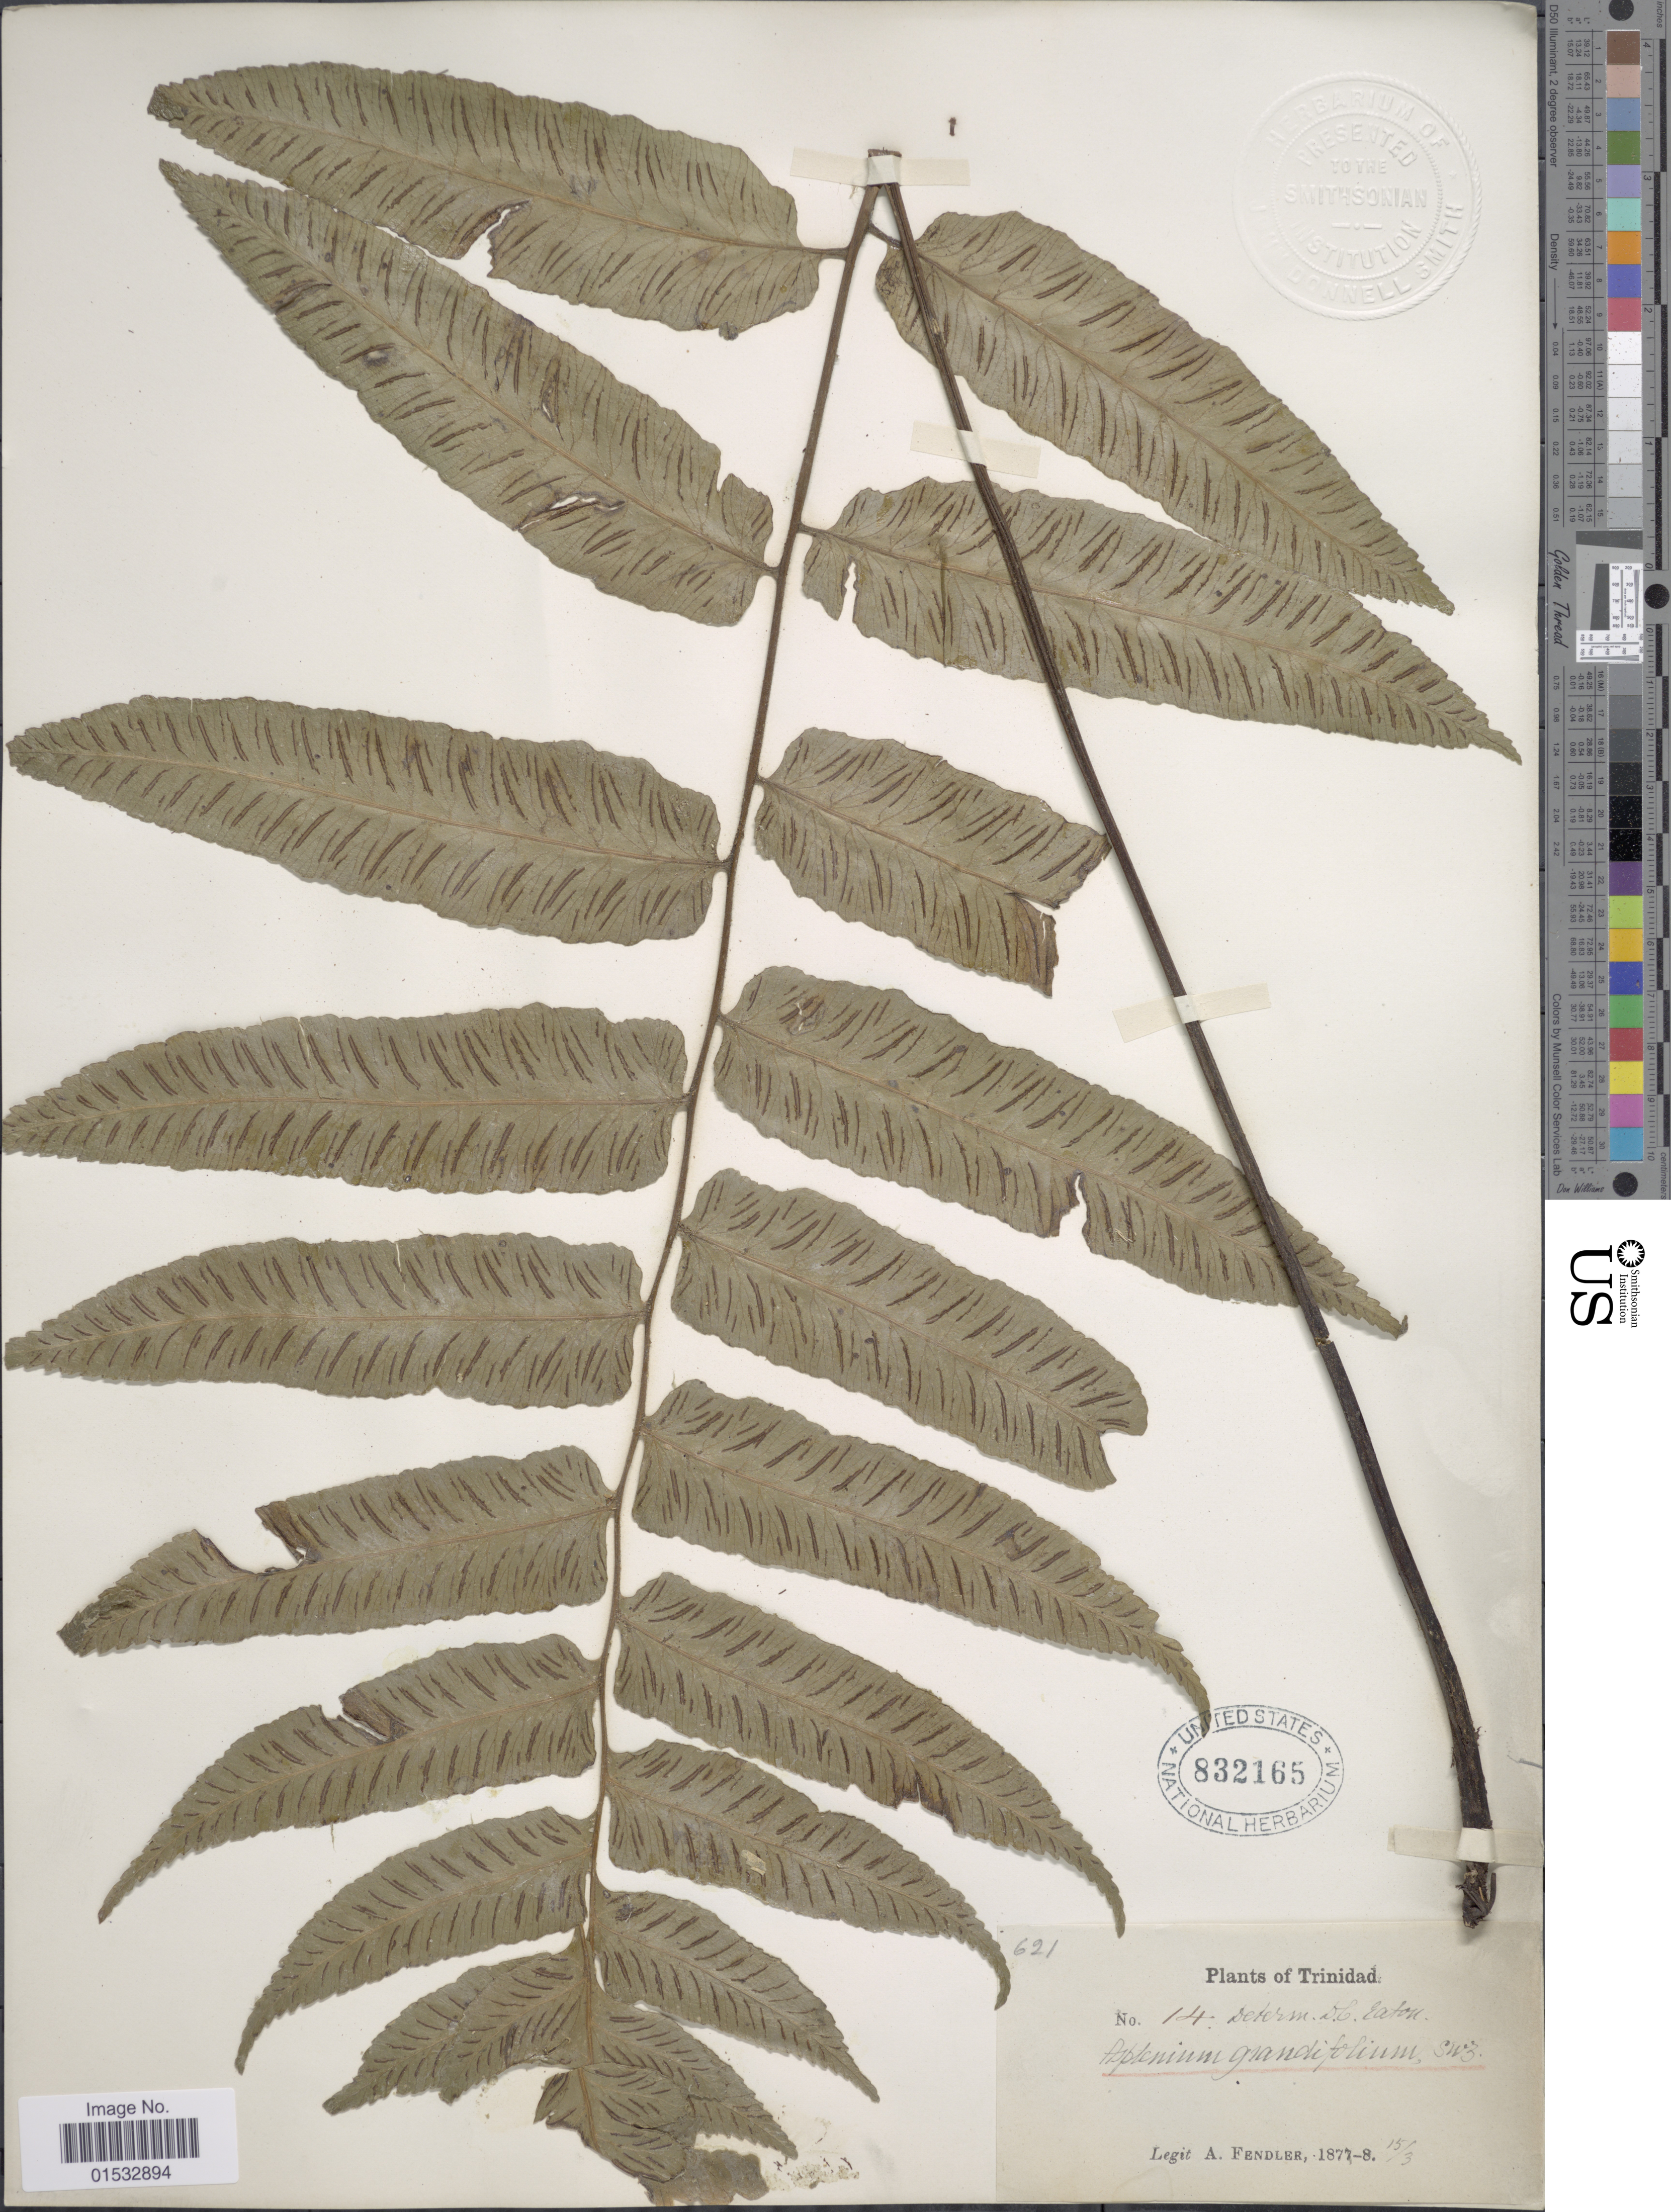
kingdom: Plantae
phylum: Tracheophyta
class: Polypodiopsida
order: Polypodiales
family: Athyriaceae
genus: Diplazium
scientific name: Diplazium grandifolium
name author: Sw.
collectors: A. Fendler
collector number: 14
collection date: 1888-03-15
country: Trinidad and Tobago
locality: Trinidad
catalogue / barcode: US 832165